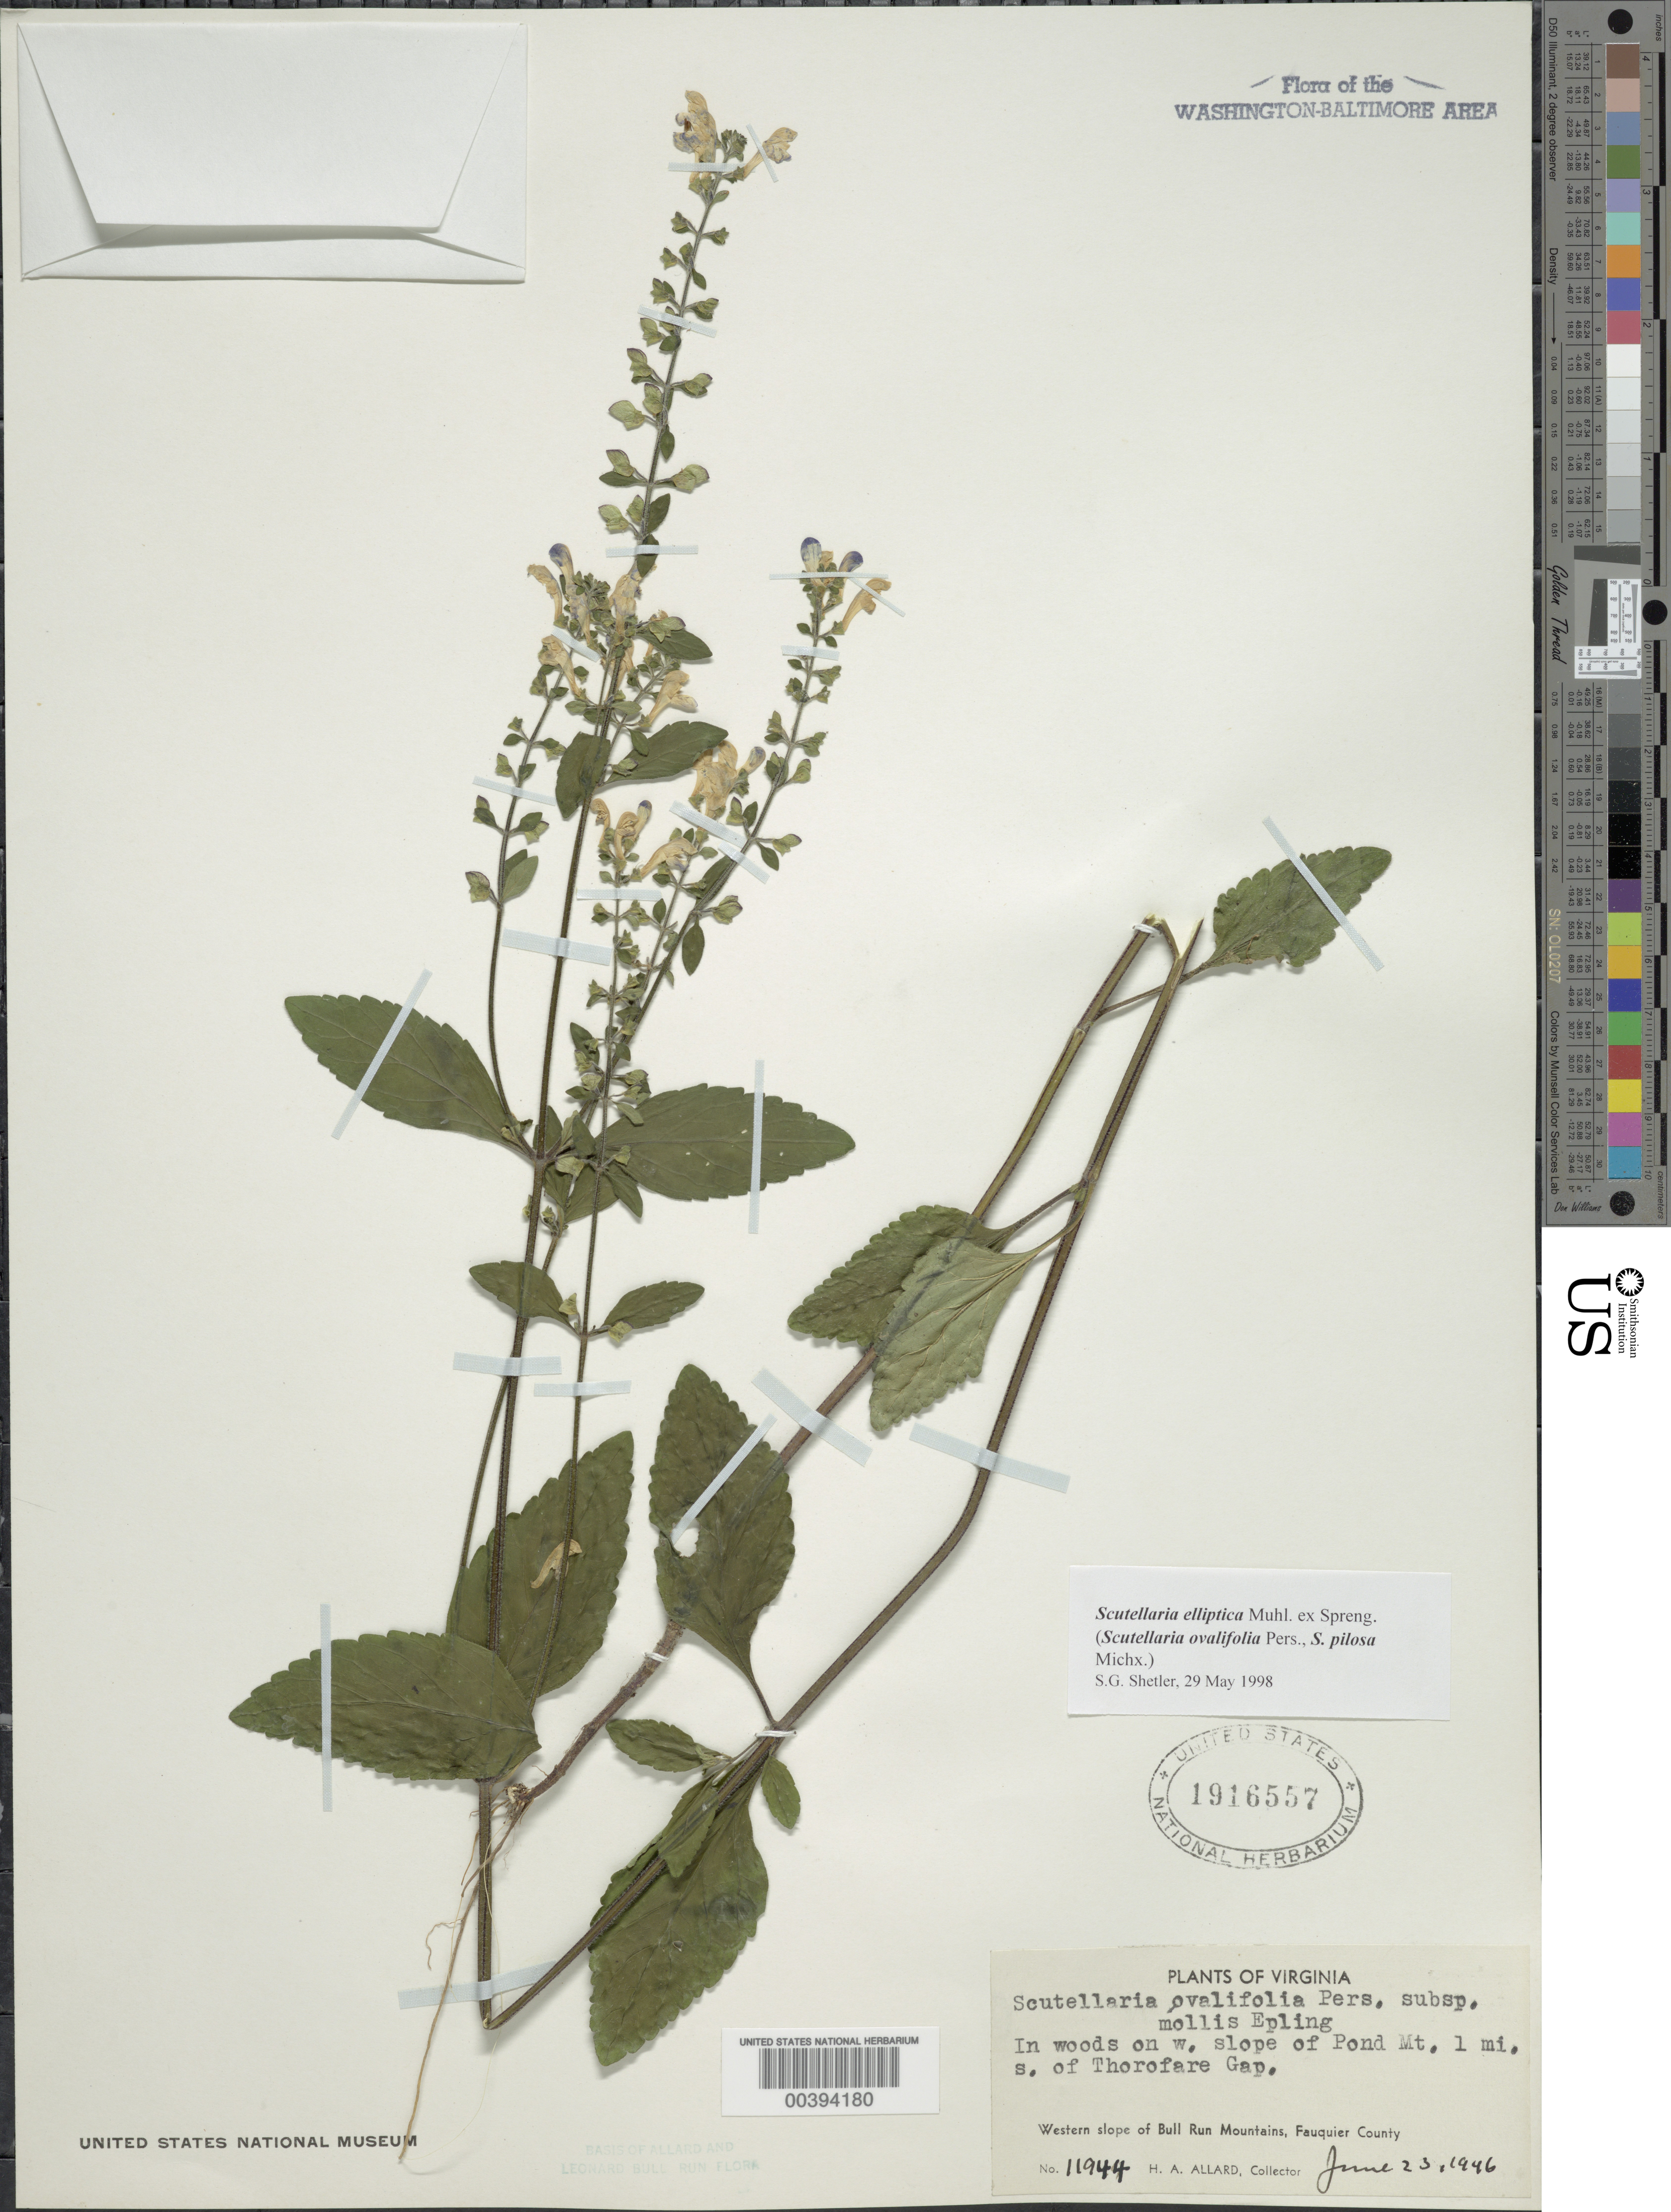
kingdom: Plantae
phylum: Tracheophyta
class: Magnoliopsida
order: Lamiales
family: Lamiaceae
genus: Scutellaria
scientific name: Scutellaria elliptica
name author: Muhl.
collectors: H. A. Allard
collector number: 11944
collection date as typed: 23 Jun 1946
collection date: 1946-06-23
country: United States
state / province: Virginia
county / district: Fauquier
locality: South of Thorofare Gap, Pond Mountain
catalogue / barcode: US 1916557